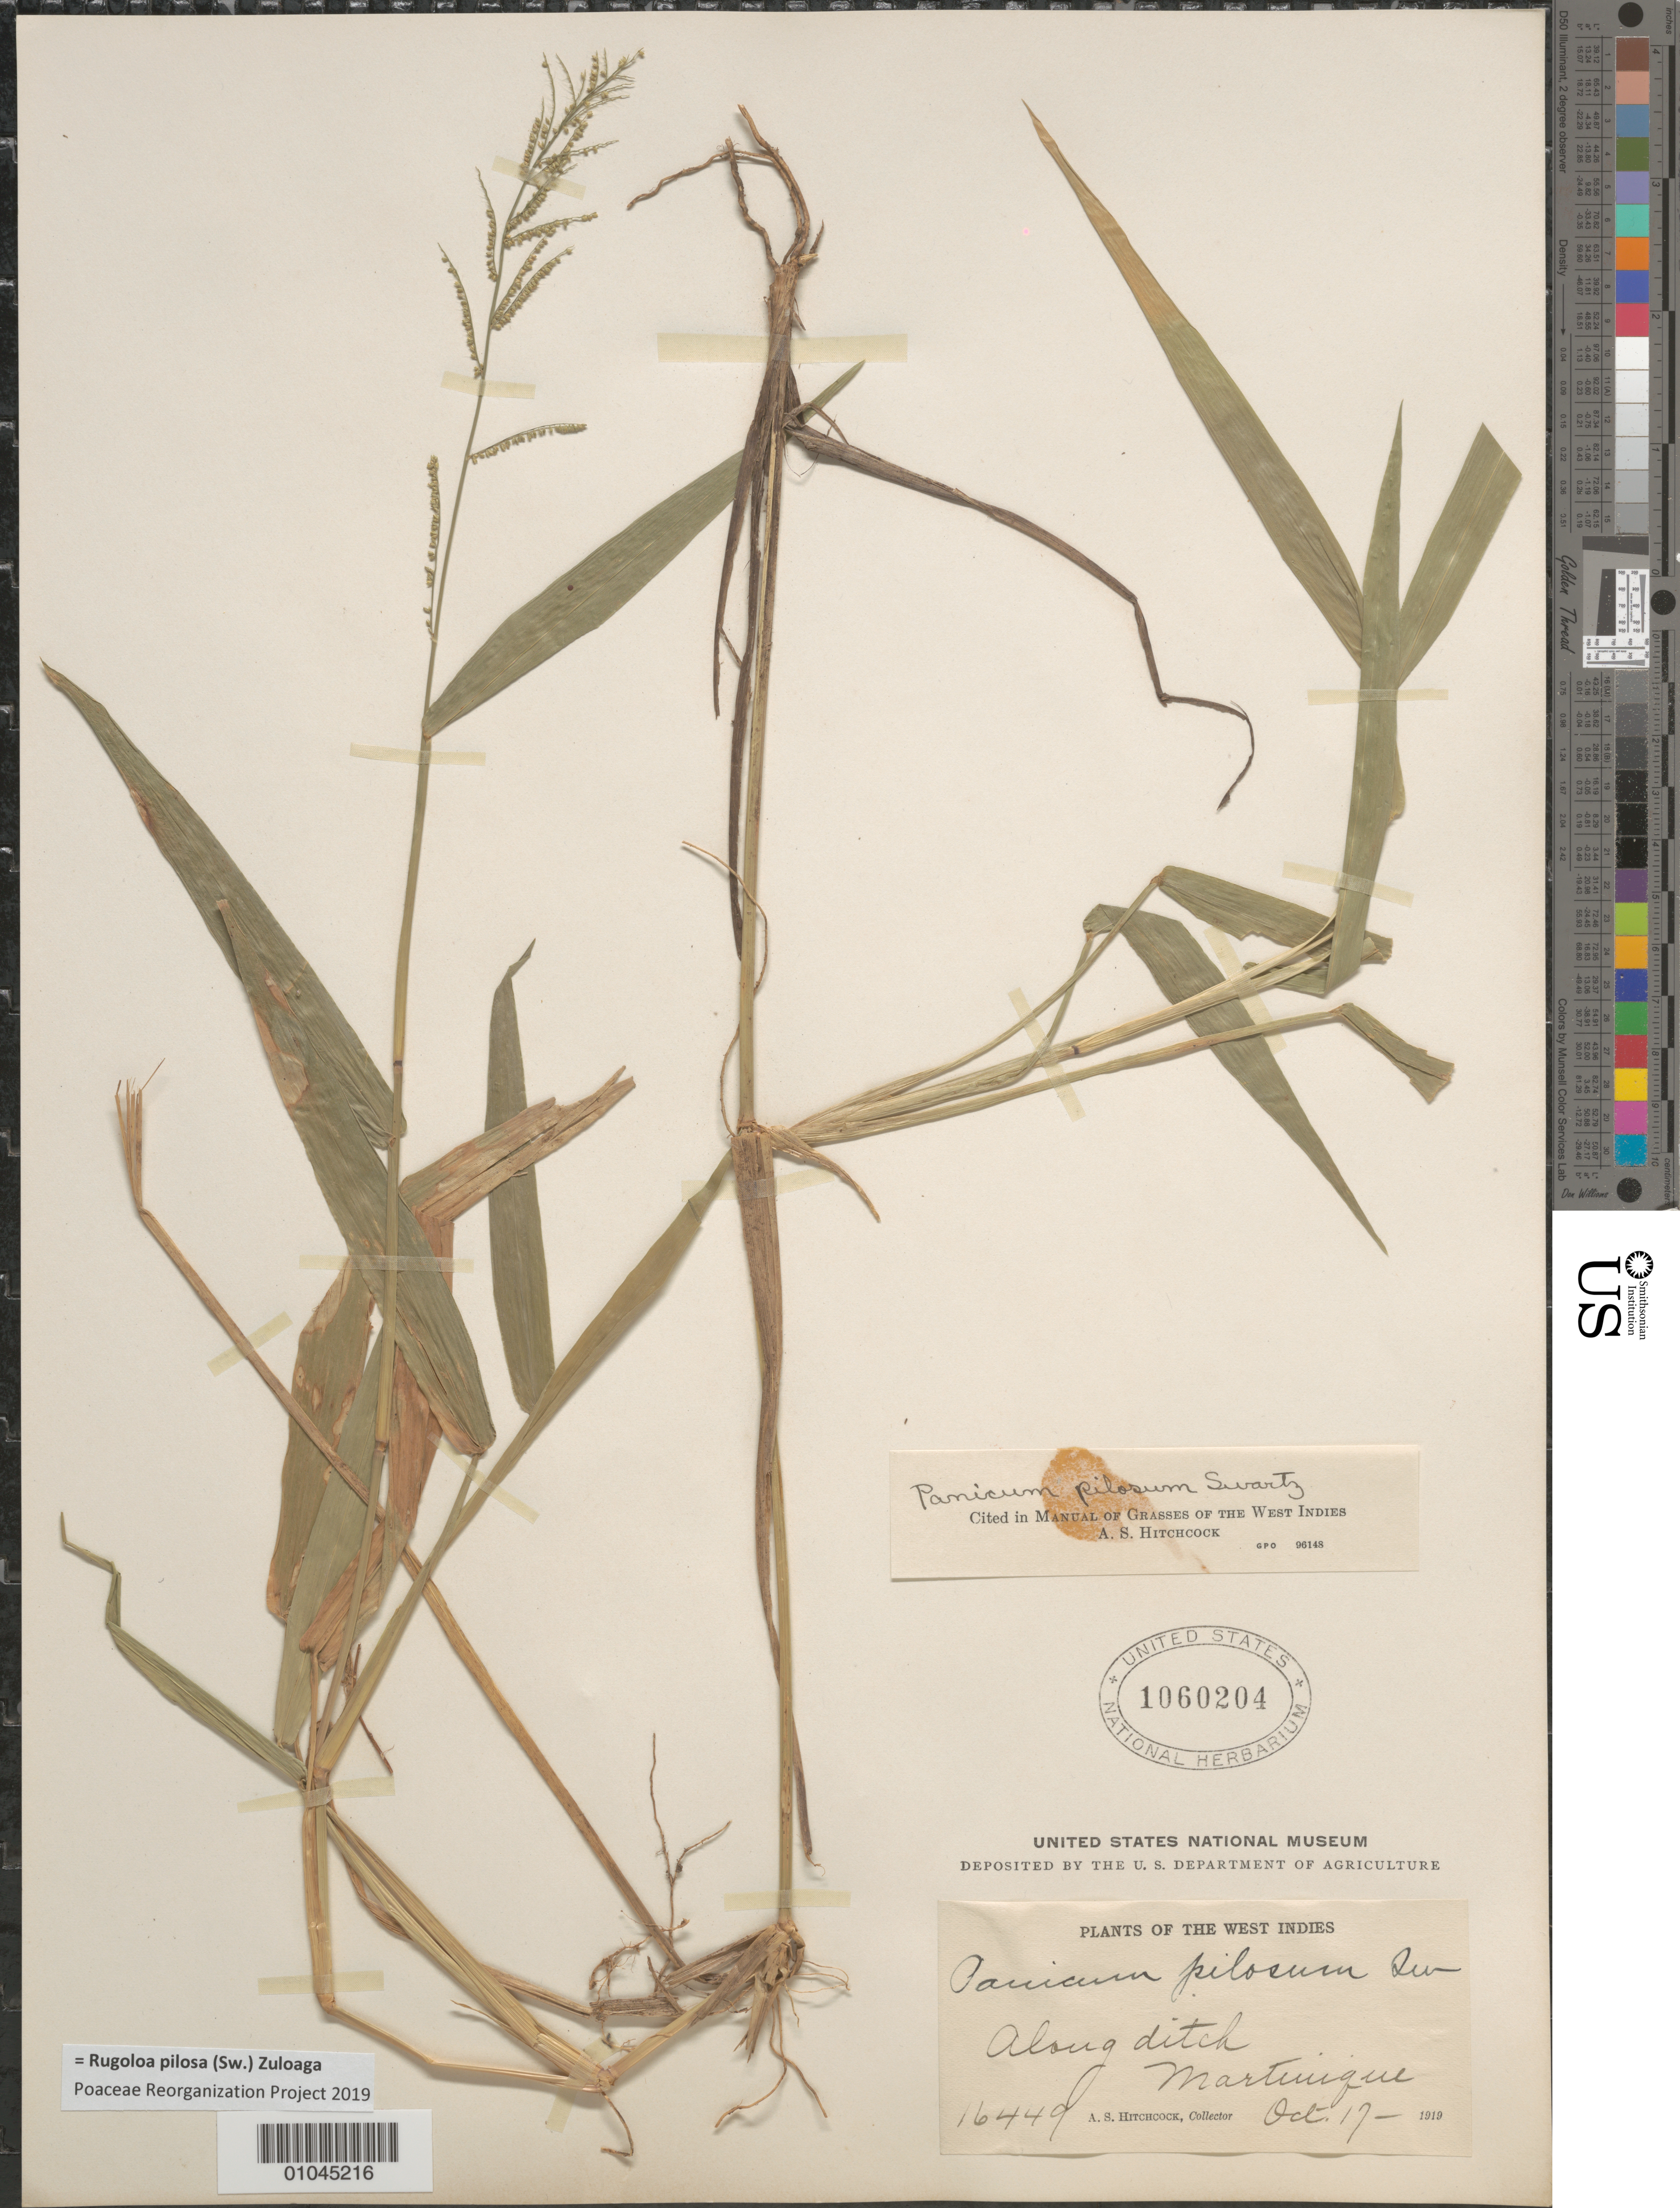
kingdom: Plantae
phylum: Tracheophyta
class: Liliopsida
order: Poales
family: Poaceae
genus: Panicum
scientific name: Panicum pilosum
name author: Sw.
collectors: A. S. Hitchcock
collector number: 16449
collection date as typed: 17 Oct 1919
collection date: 1919-10-17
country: Martinique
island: Martinique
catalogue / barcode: US 1060204